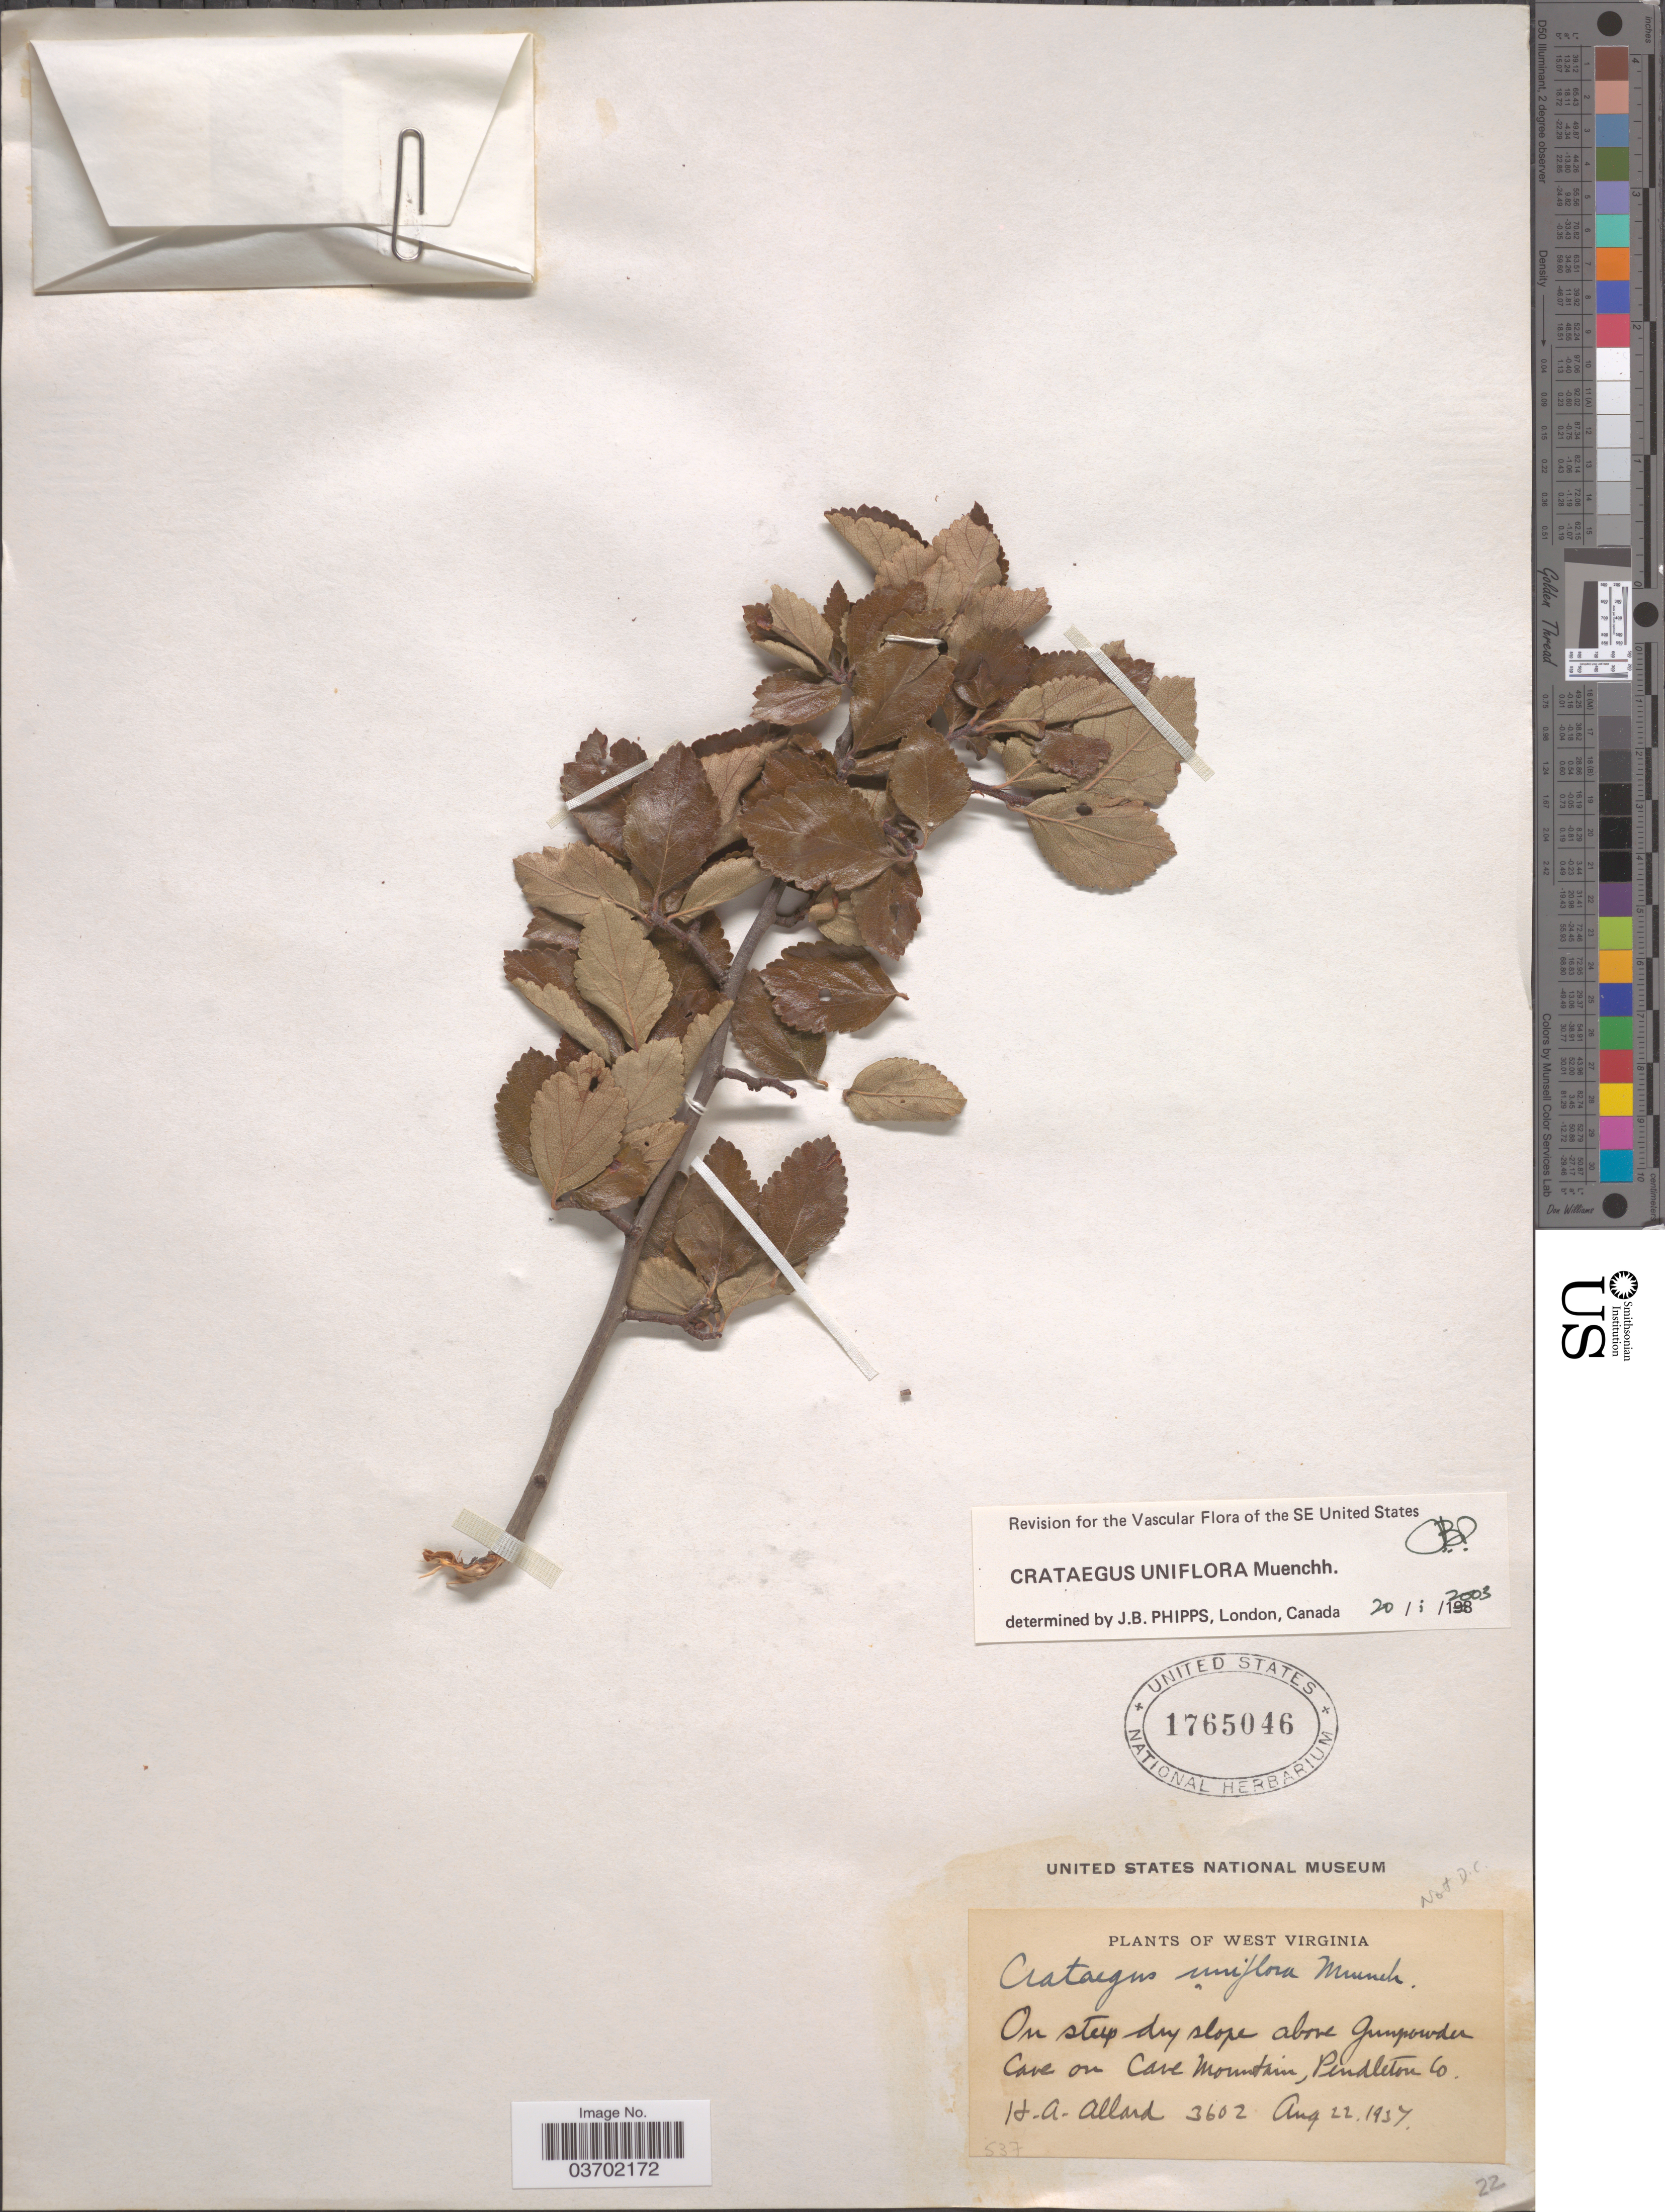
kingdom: Plantae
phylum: Tracheophyta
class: Magnoliopsida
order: Rosales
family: Rosaceae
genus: Crataegus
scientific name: Crataegus uniflora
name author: Münchh.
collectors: H. A. Allard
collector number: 3602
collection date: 1937-08-22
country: United States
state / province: West Virginia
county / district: Pendleton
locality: Above Gunpowder Cave on Cave Mountain, Pendleton Co.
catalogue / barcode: US 1765046